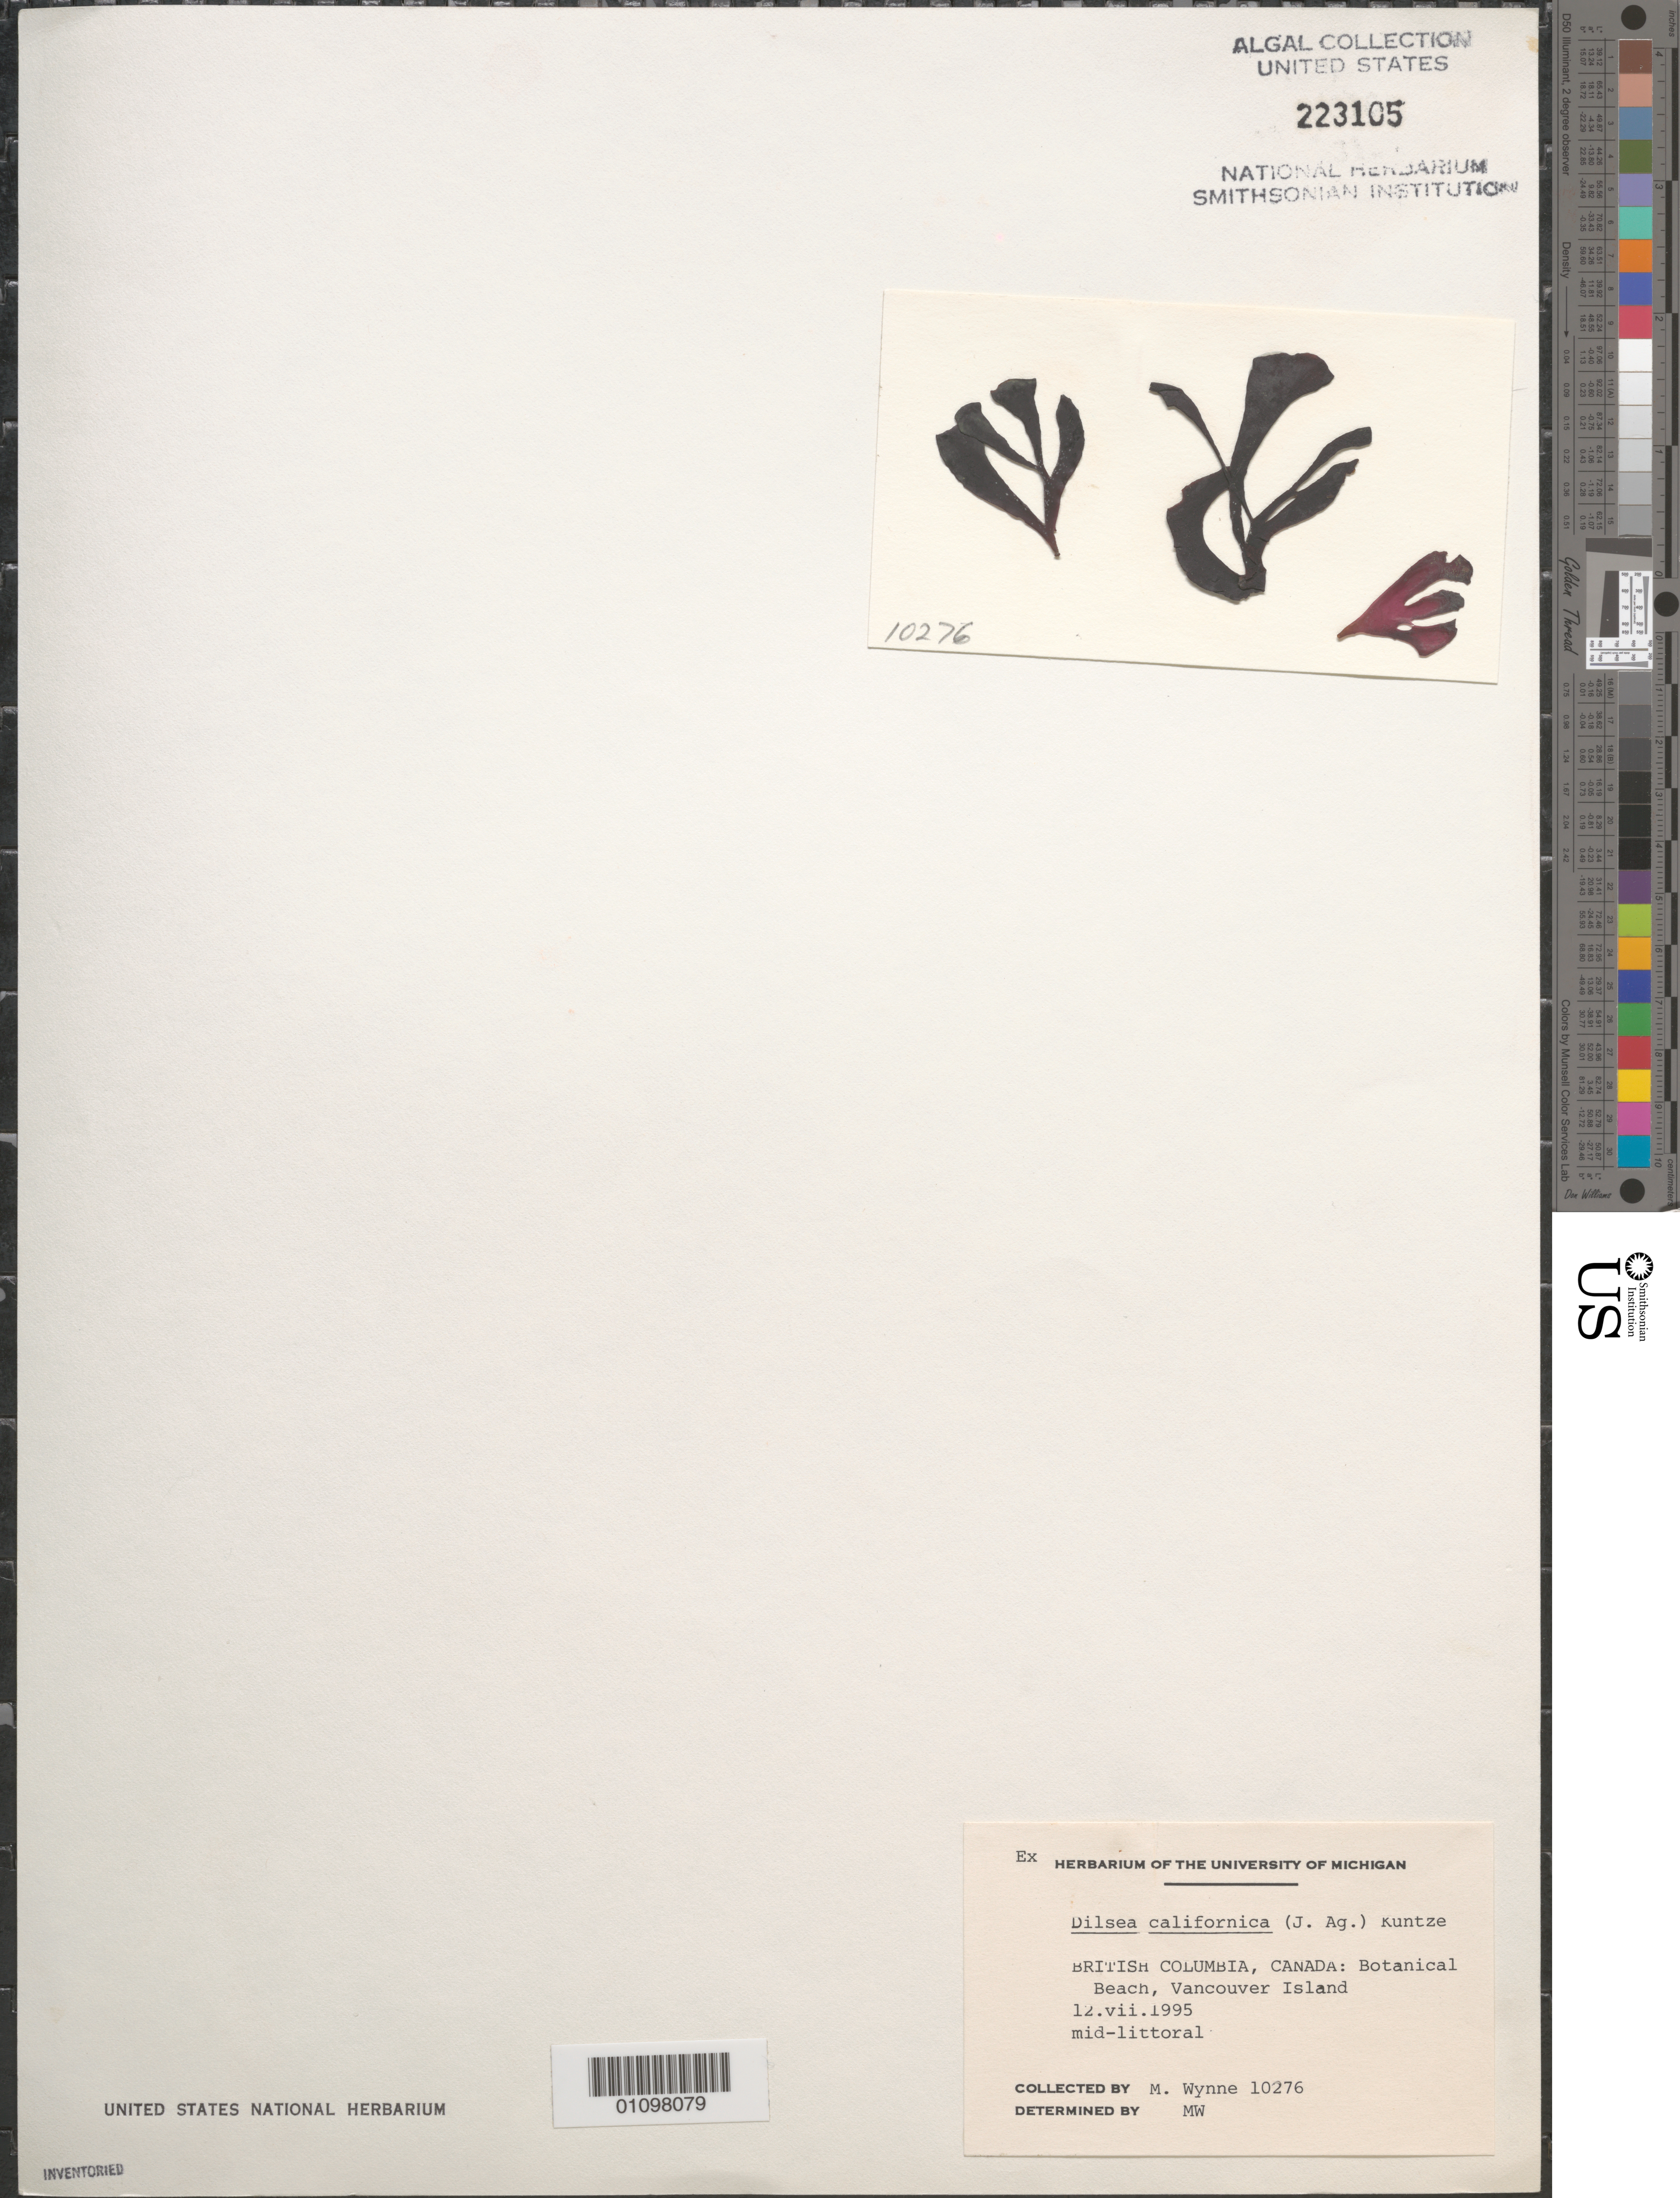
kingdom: Plantae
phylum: Rhodophyta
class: Florideophyceae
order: Gigartinales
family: Dumontiaceae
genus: Dilsea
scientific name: Dilsea californica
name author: (J. Agardh) Kuntze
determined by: Wynne, M. J.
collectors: M.J. Wynne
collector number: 10276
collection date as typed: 12 Jul 1995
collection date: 1995-07-12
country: Canada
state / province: British Columbia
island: Vancouver Island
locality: Botanical Beach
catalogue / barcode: US 223105